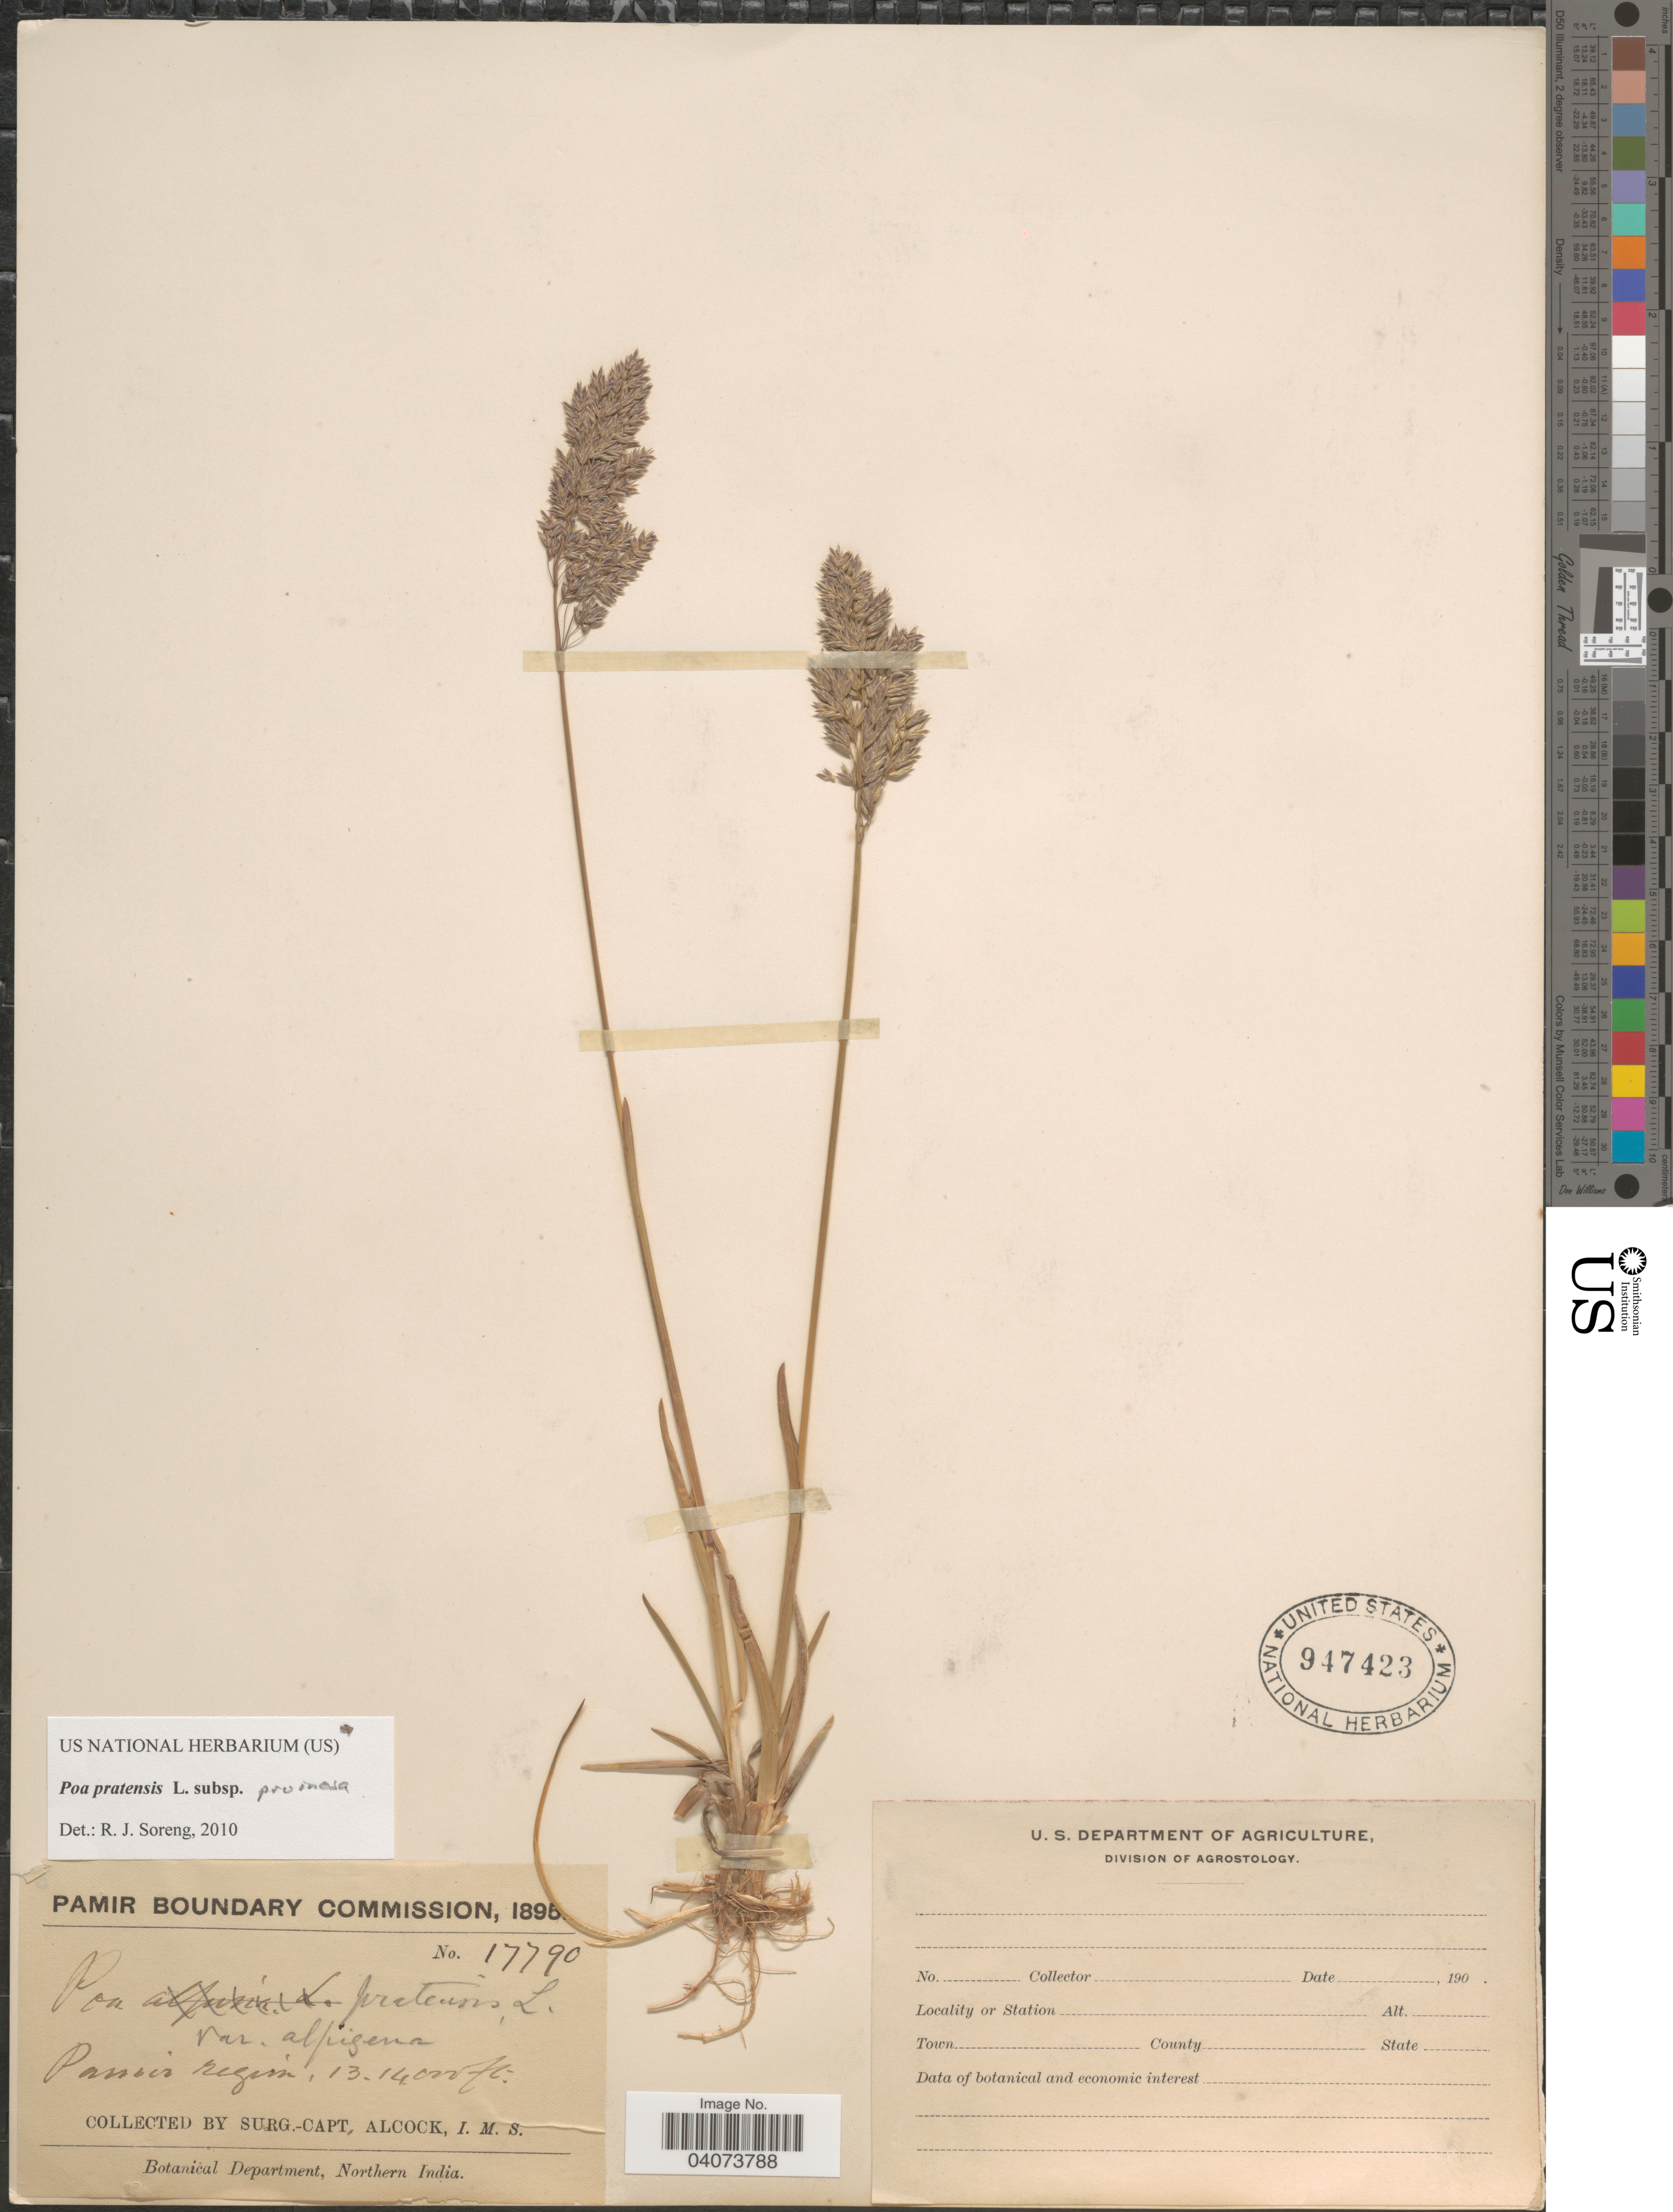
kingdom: Plantae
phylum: Tracheophyta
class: Liliopsida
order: Poales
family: Poaceae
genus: Poa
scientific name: Poa pratensis subsp. pruinosa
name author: (Korotky) Dickoré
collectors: Surg. -Capt. Alcock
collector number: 17790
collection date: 1895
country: India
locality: Pamir region.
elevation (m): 3962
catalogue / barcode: US 947423